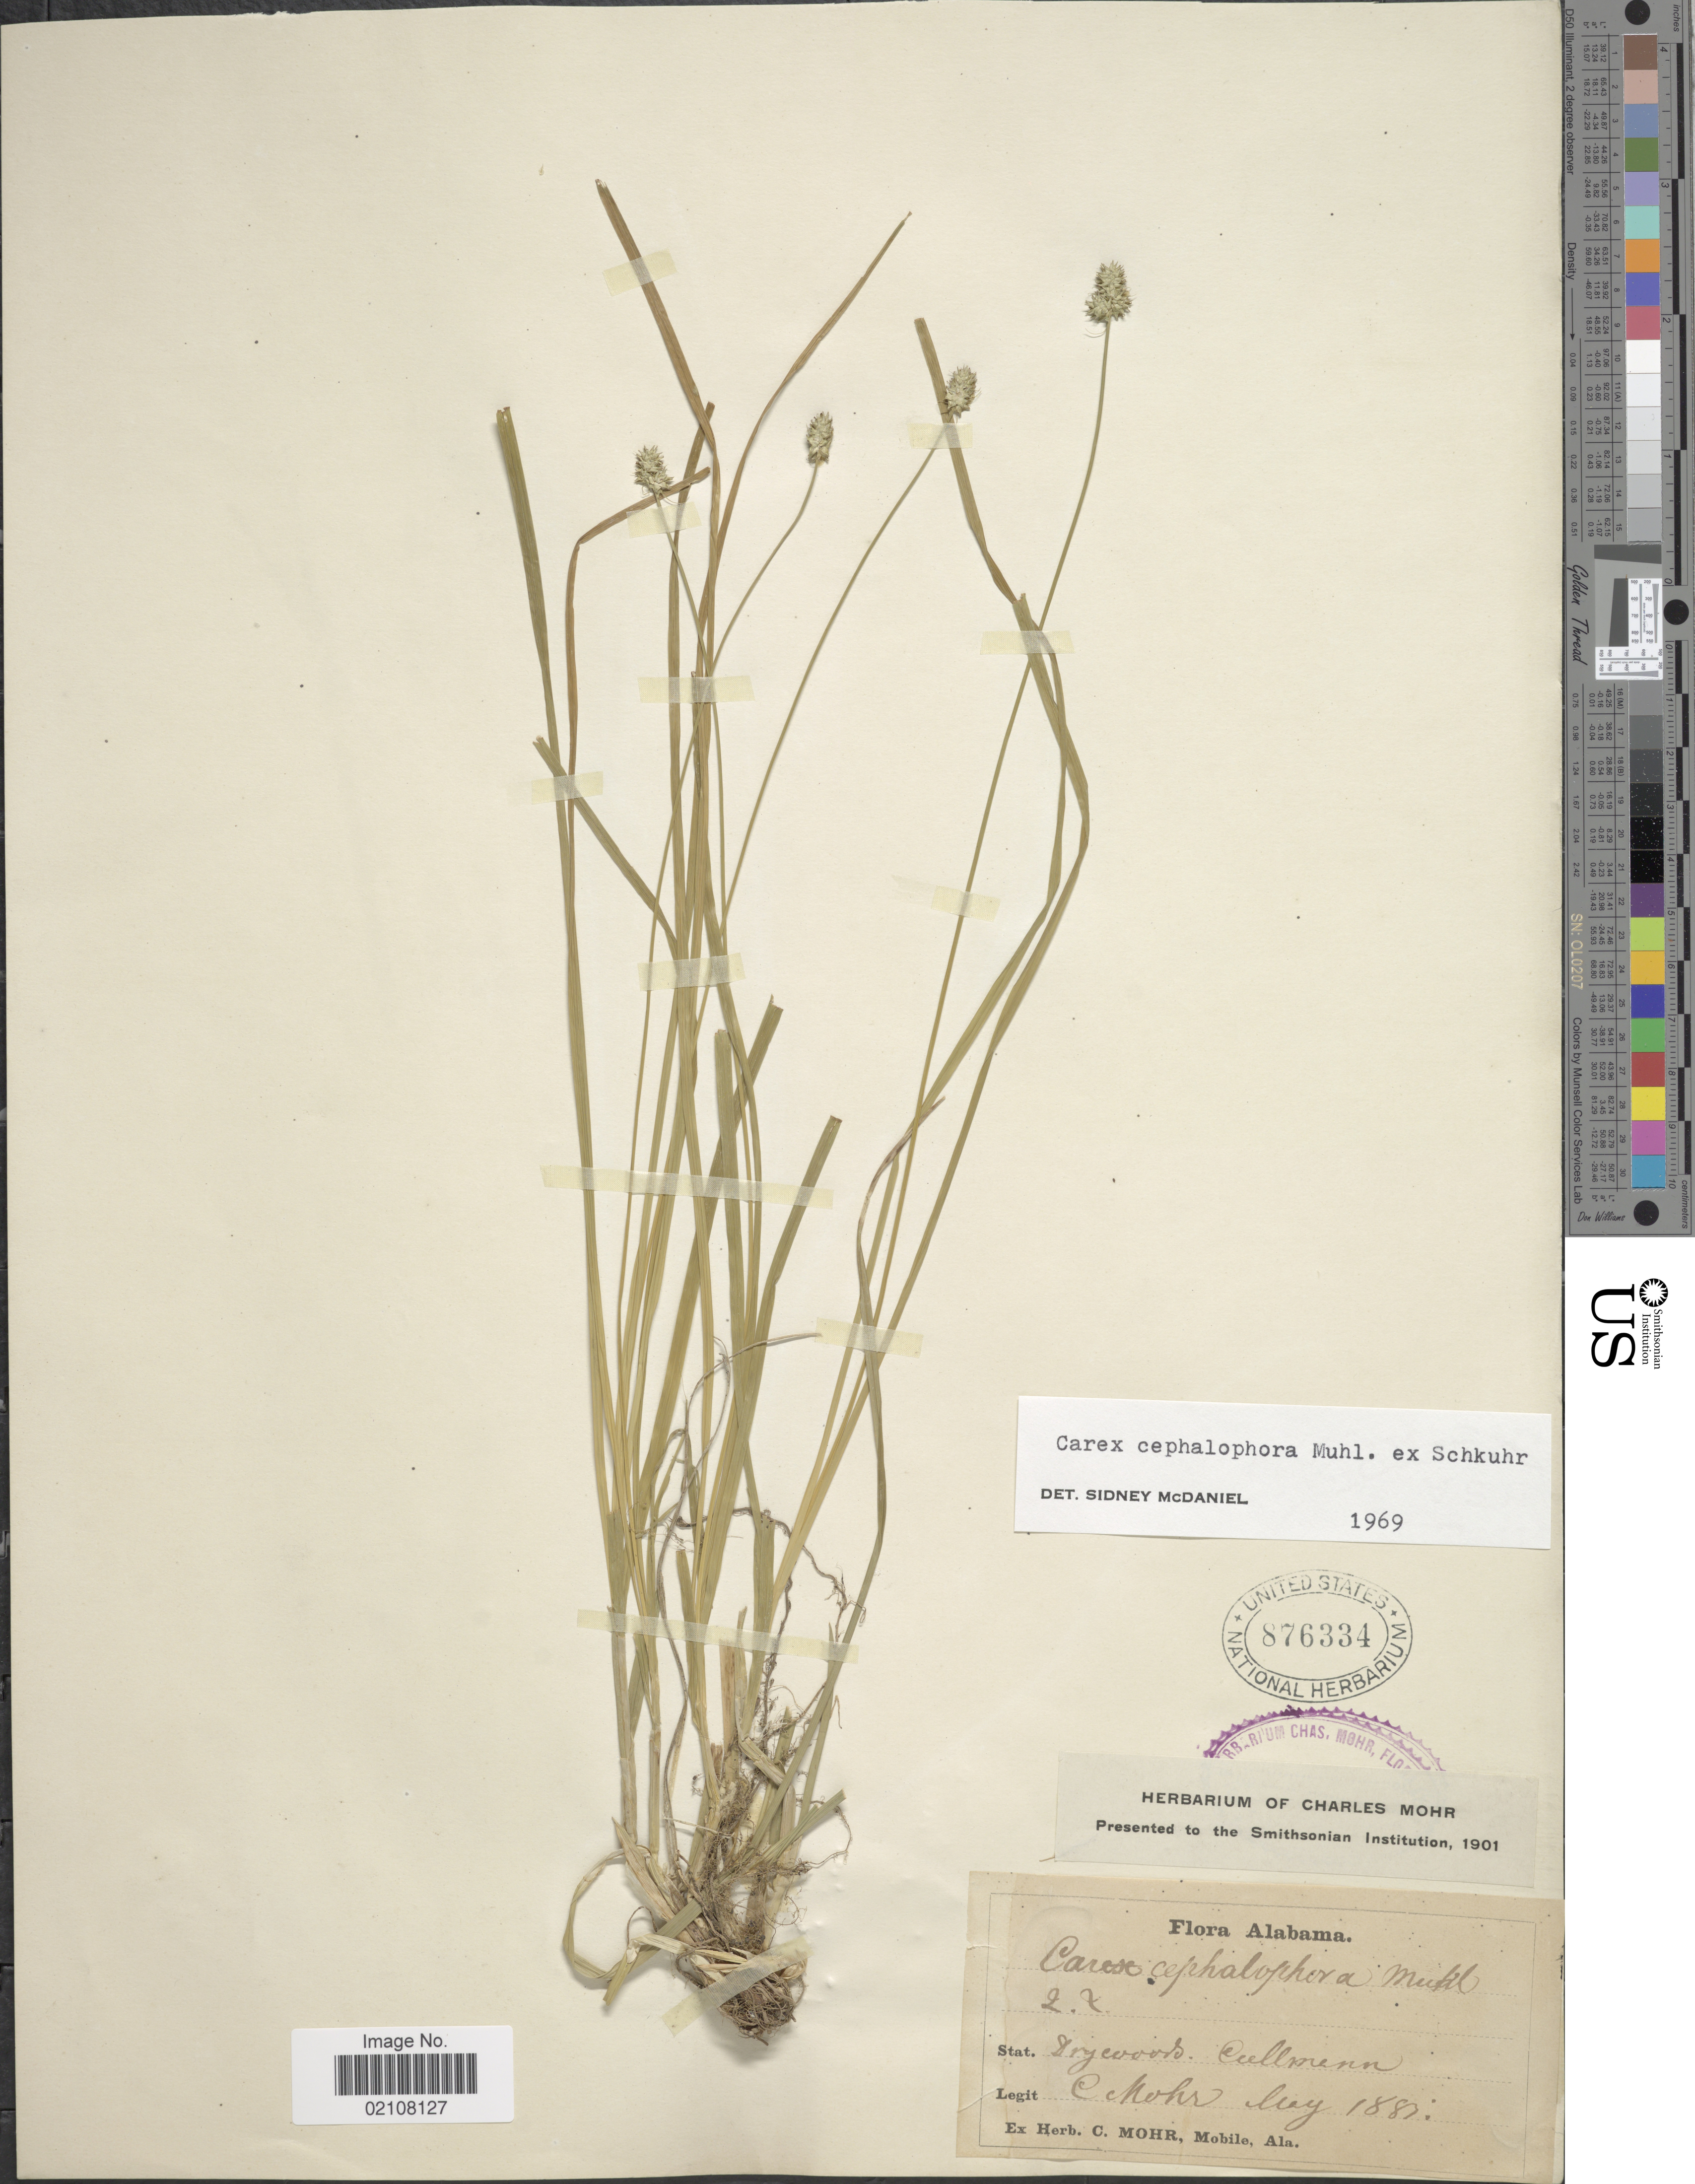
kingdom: Plantae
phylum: Tracheophyta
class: Liliopsida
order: Poales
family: Cyperaceae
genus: Carex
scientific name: Carex cephalophora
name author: Muhl. ex Willd.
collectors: Mohr, C. T. (herbarium)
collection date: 1887-05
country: United States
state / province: Alabama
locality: Dry woods, Cullmann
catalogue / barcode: US 876334